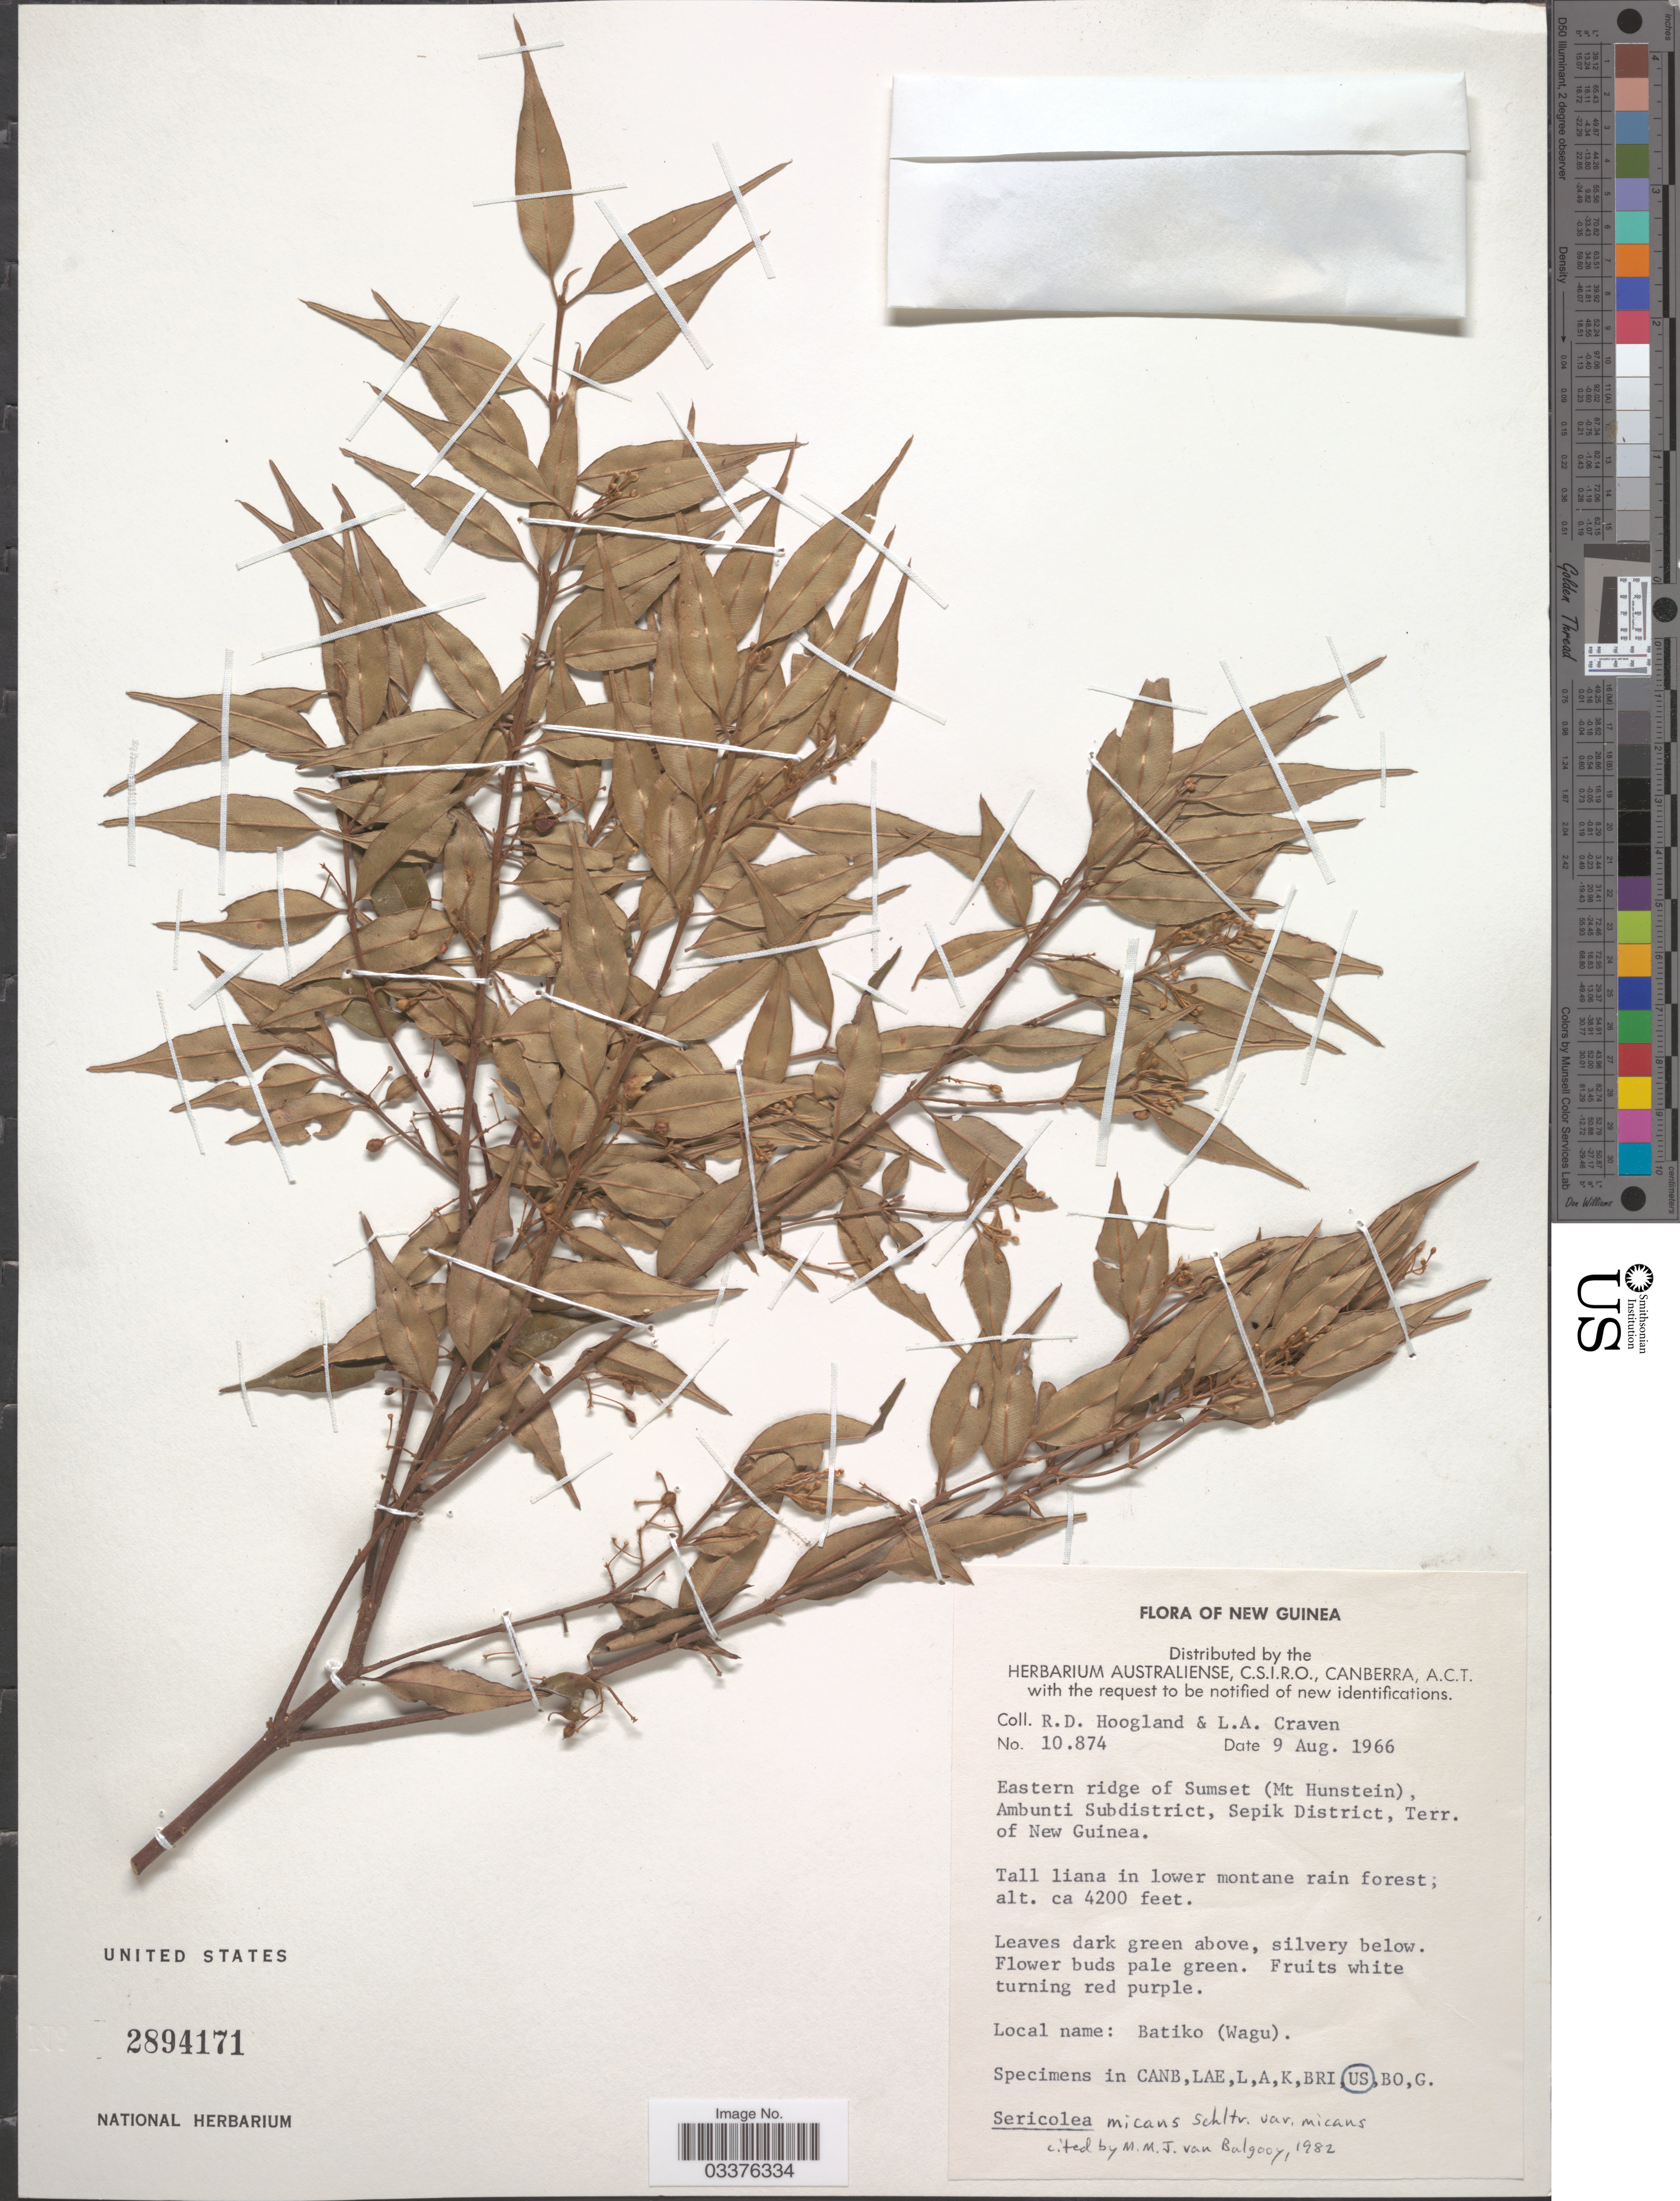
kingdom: Plantae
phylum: Tracheophyta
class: Magnoliopsida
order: Oxalidales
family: Elaeocarpaceae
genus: Sericolea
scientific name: Sericolea micans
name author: Schltr.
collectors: R. D. Hoogland & L. A. Craven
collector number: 10874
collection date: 1966-08-09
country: Papua New Guinea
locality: New Guinea. Eastern ridge of Sumset (Mt Hunstein), Ambunti Subdistrict, Sepik District, Terr. of New Guinea.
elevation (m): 1280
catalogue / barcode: US 2894171